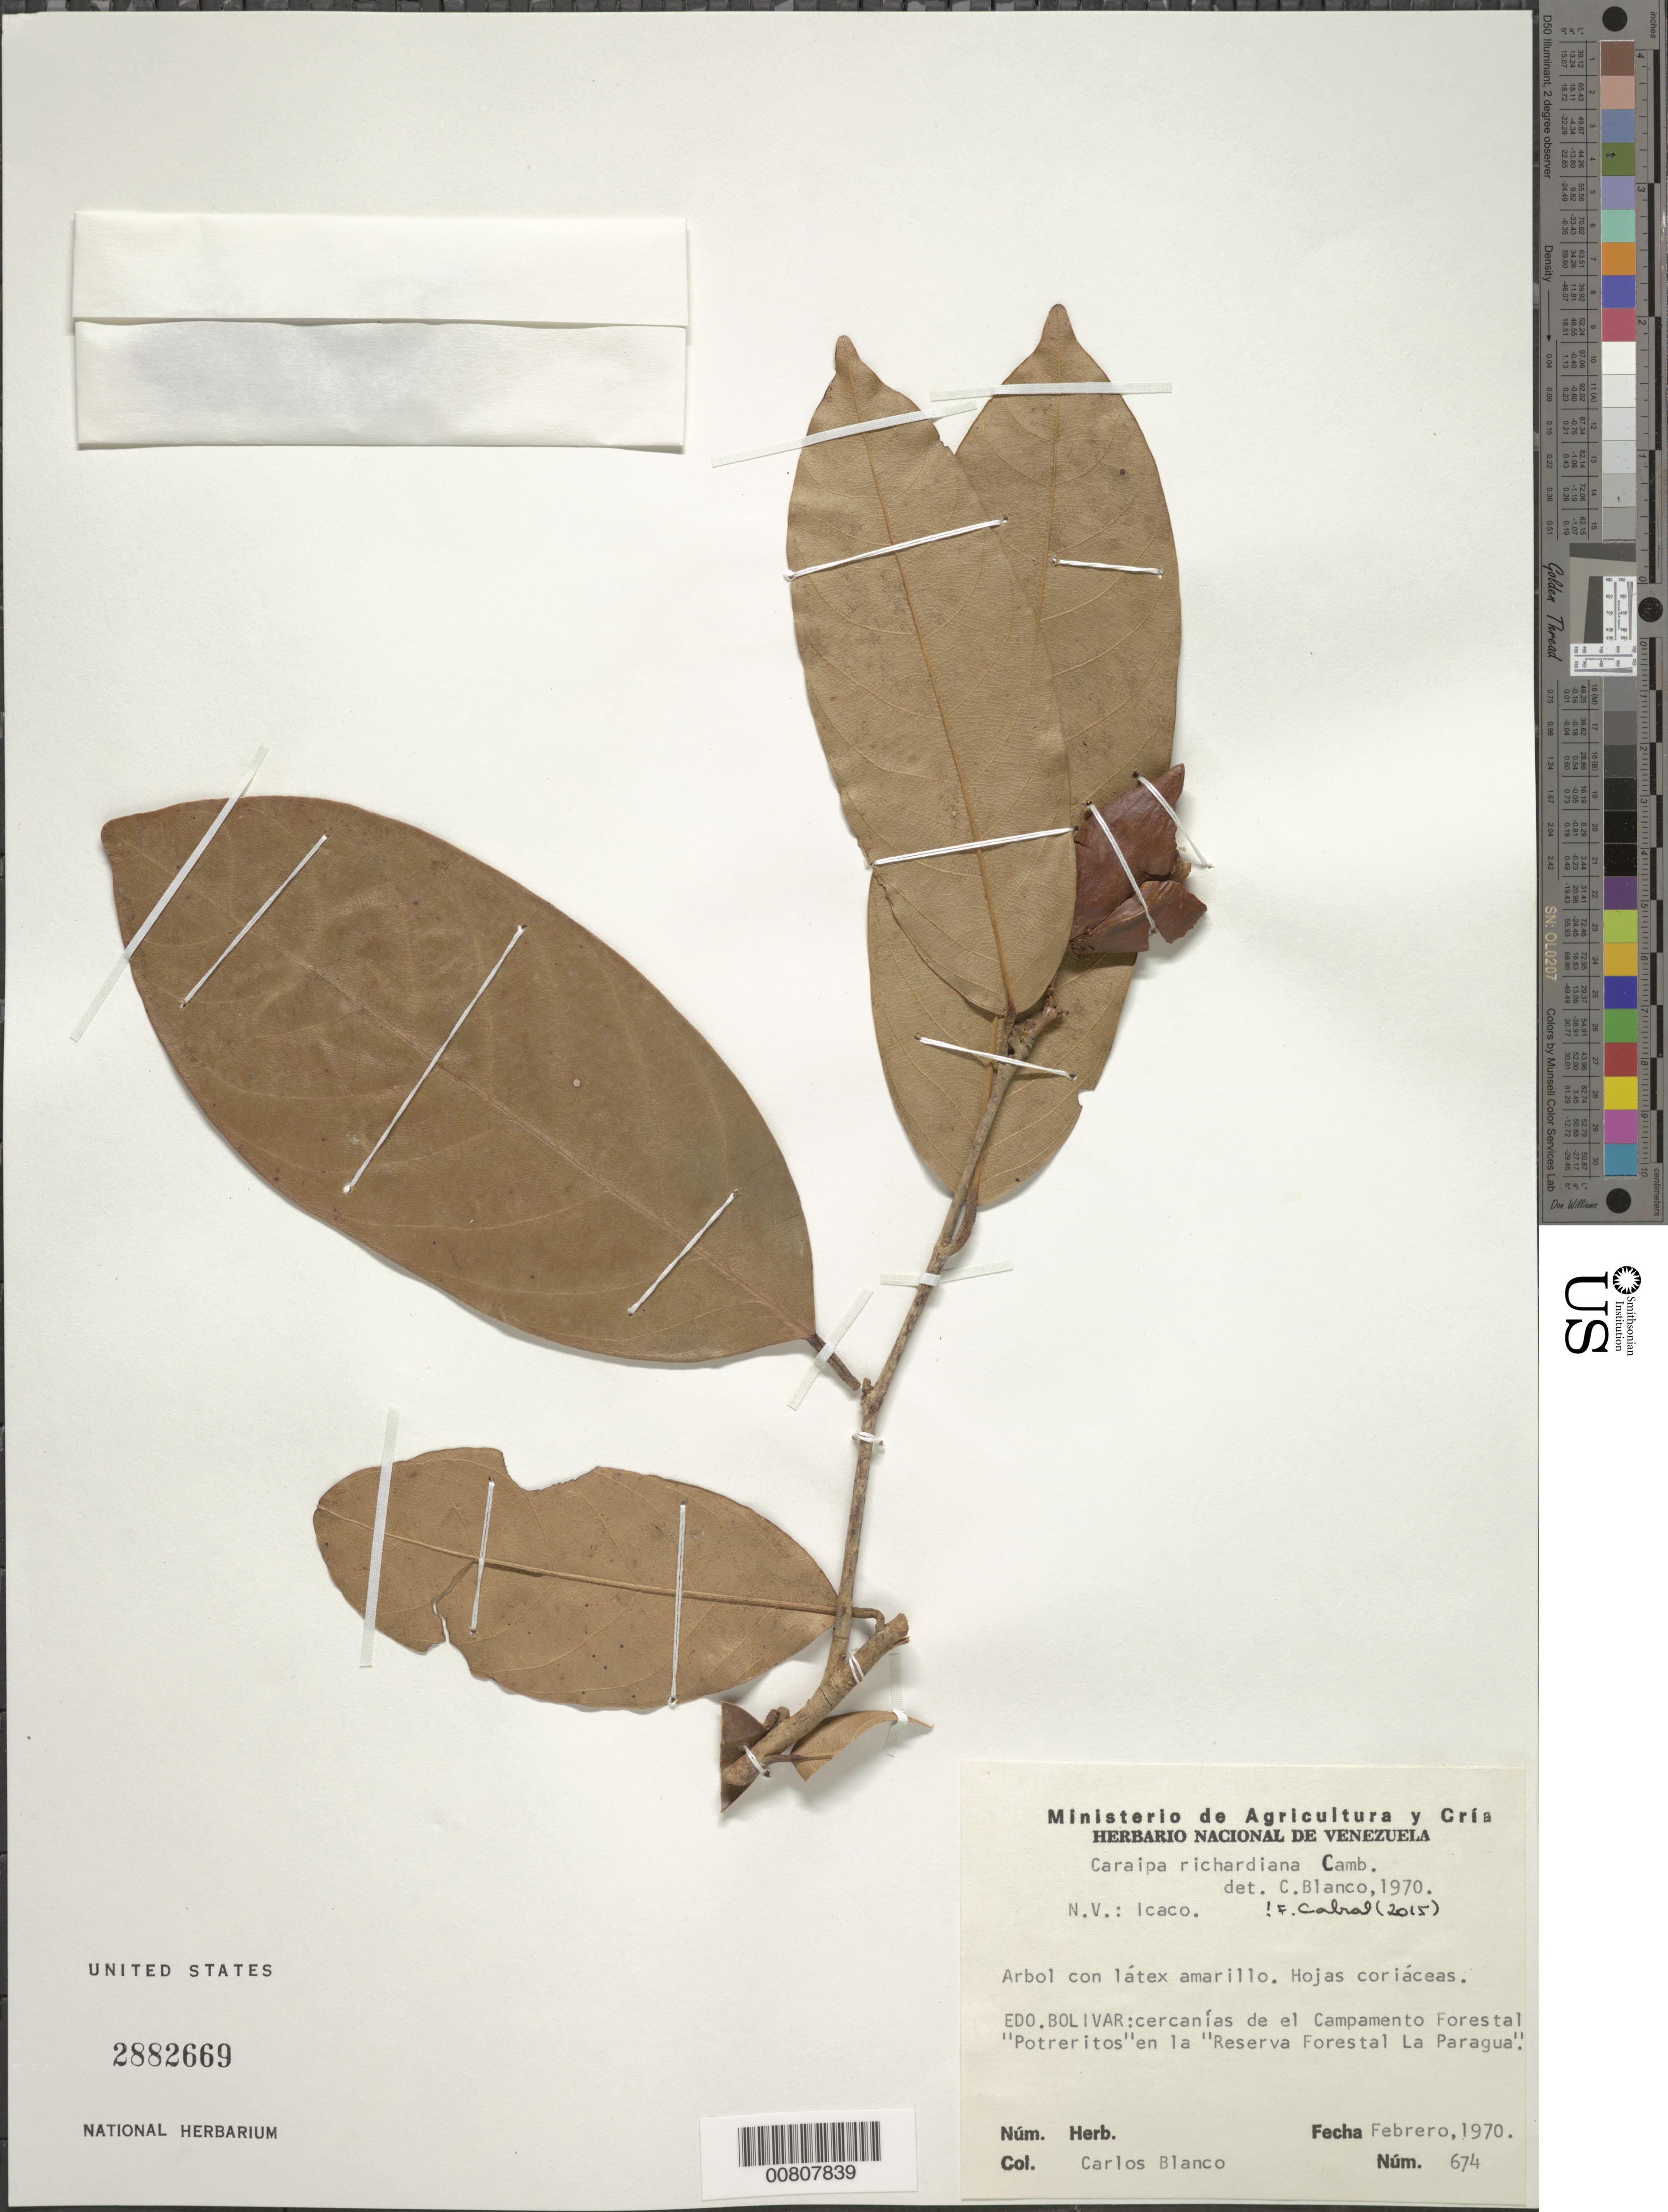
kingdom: Plantae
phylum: Tracheophyta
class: Magnoliopsida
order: Malpighiales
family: Calophyllaceae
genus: Caraipa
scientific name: Caraipa richardiana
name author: Cambess.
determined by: Blanco, C. A.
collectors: C. A. Blanco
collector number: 674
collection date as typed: Feb-70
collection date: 1970-02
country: Venezuela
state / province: Bolívar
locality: Reserva Forestal La Paragua, cercanias de el Campamento Forestal "Potreritos"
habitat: Cercanías del campamento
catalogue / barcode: US 2882669